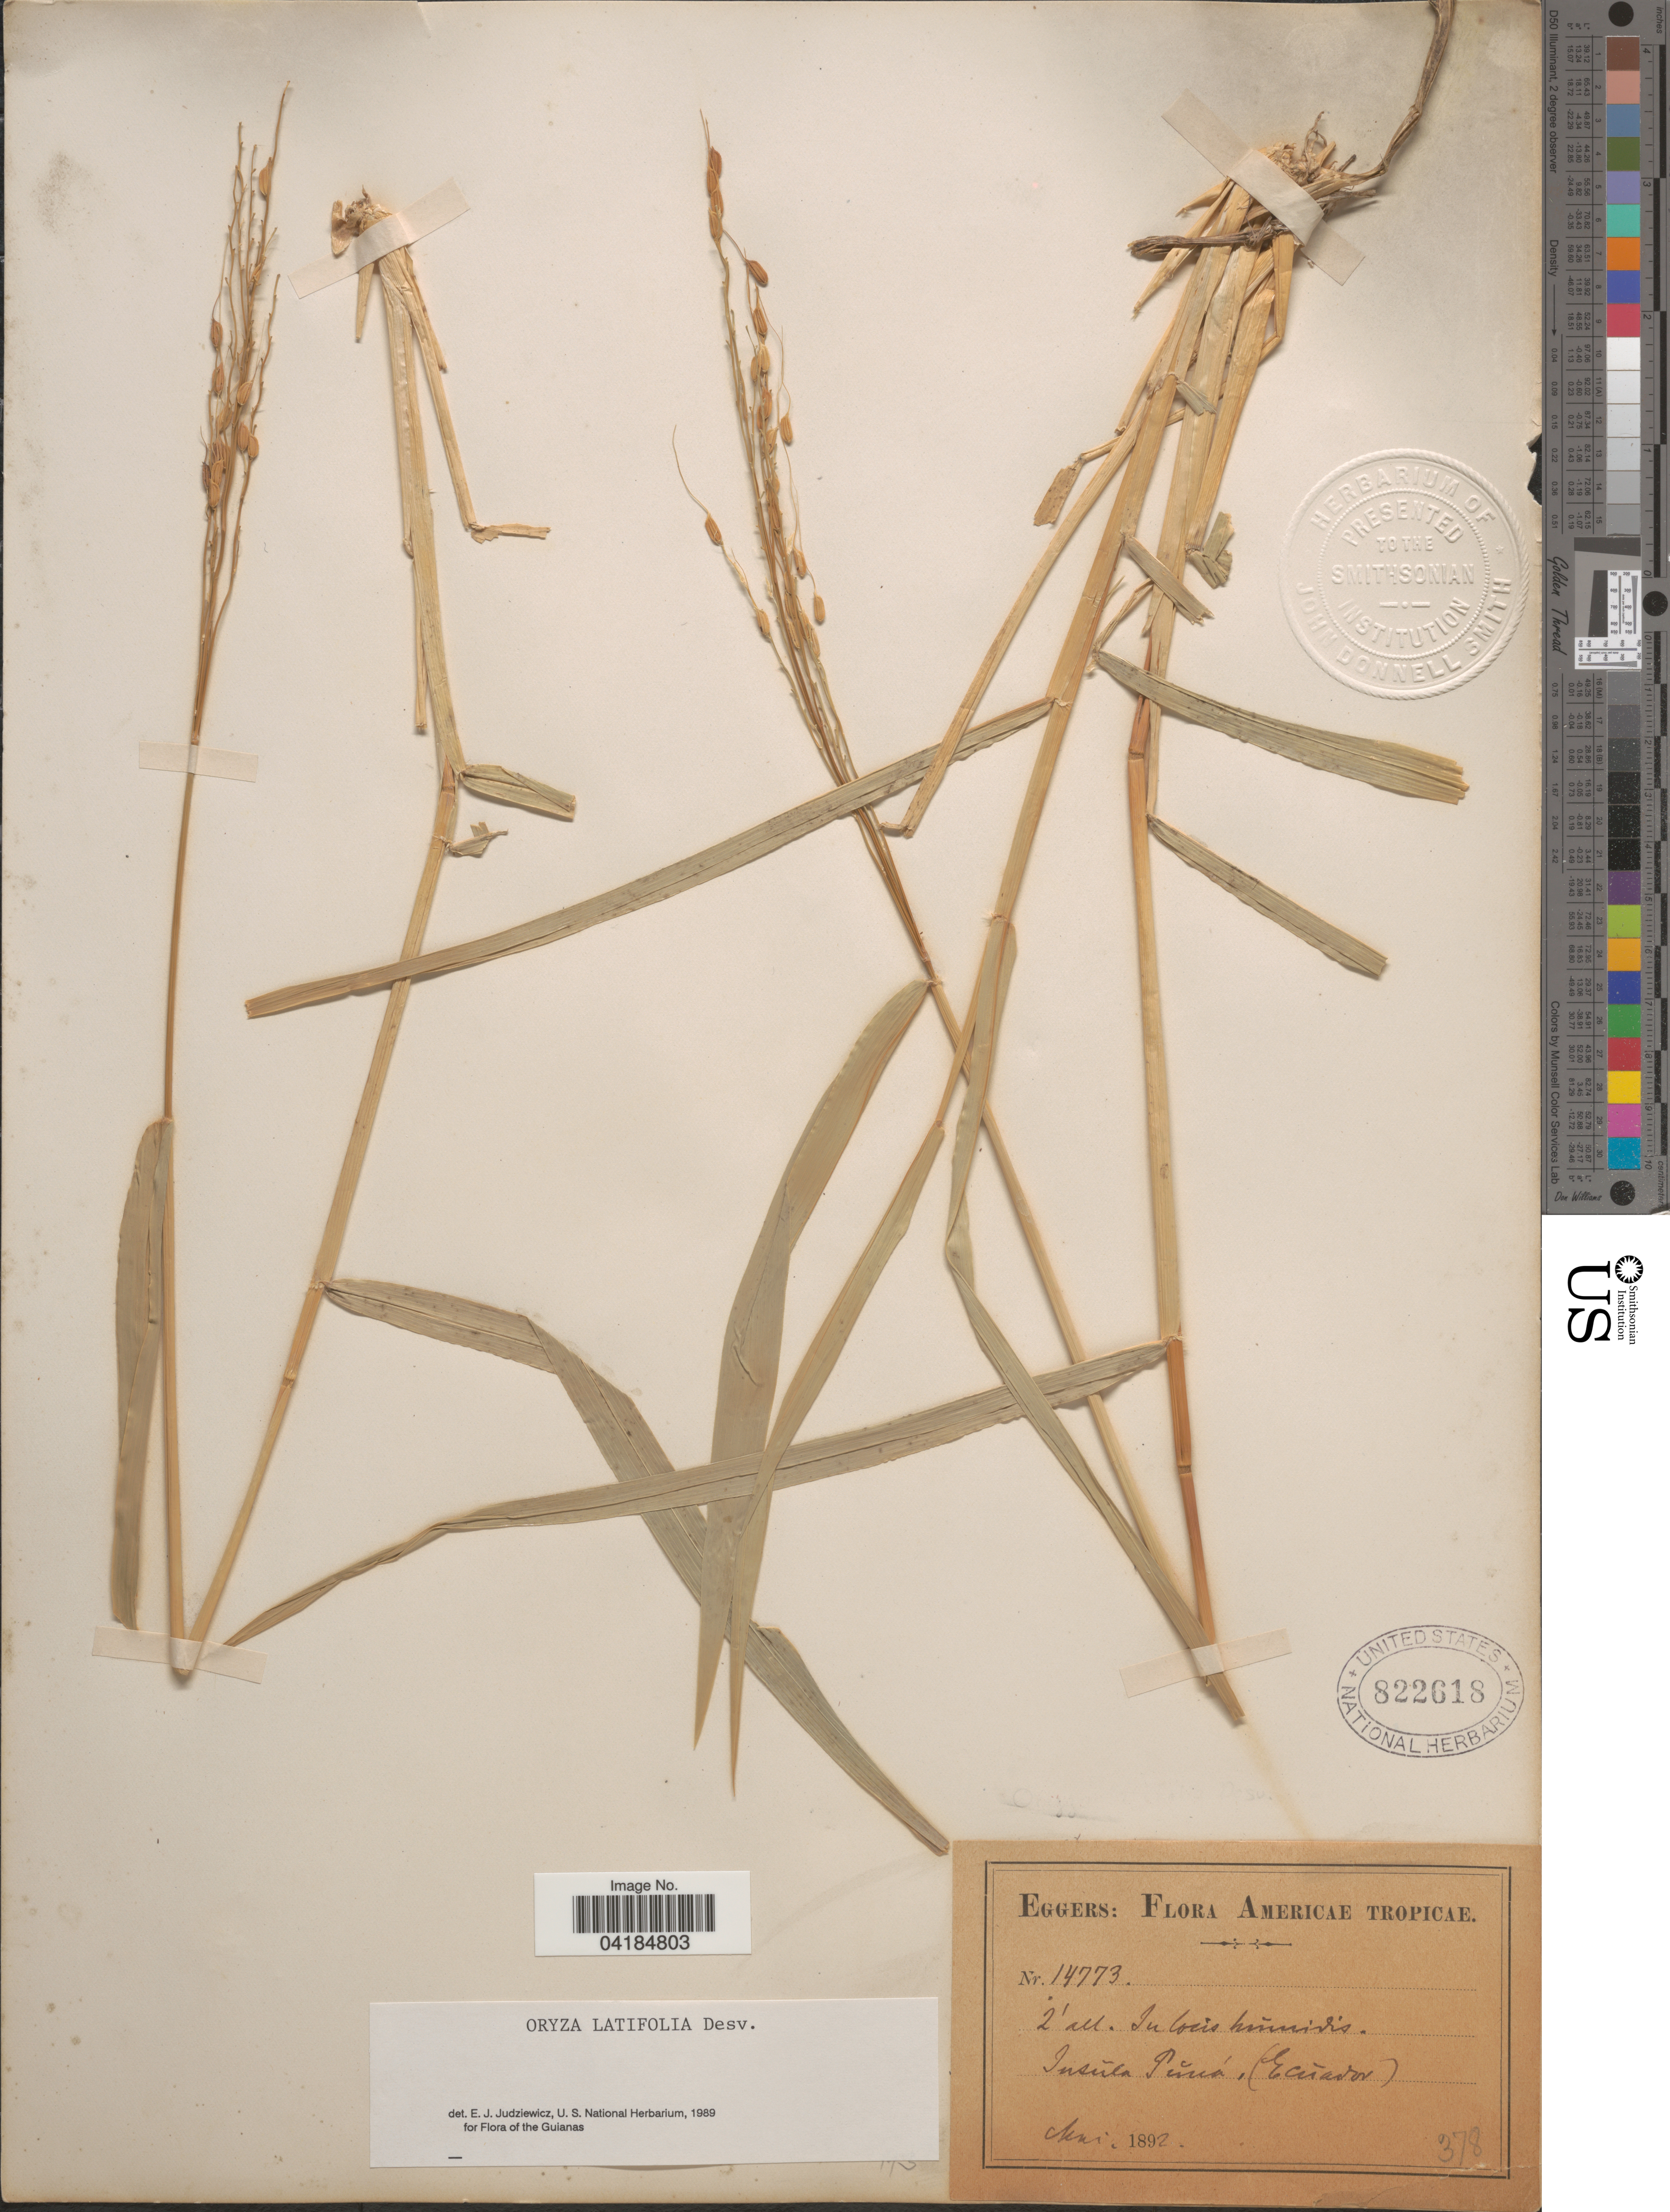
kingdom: Plantae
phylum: Tracheophyta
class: Liliopsida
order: Poales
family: Poaceae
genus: Oryza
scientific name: Oryza latifolia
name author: Desv.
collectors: -. Eggers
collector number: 14773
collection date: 1892-05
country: Ecuador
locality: Insula Puna.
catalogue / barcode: US 822618